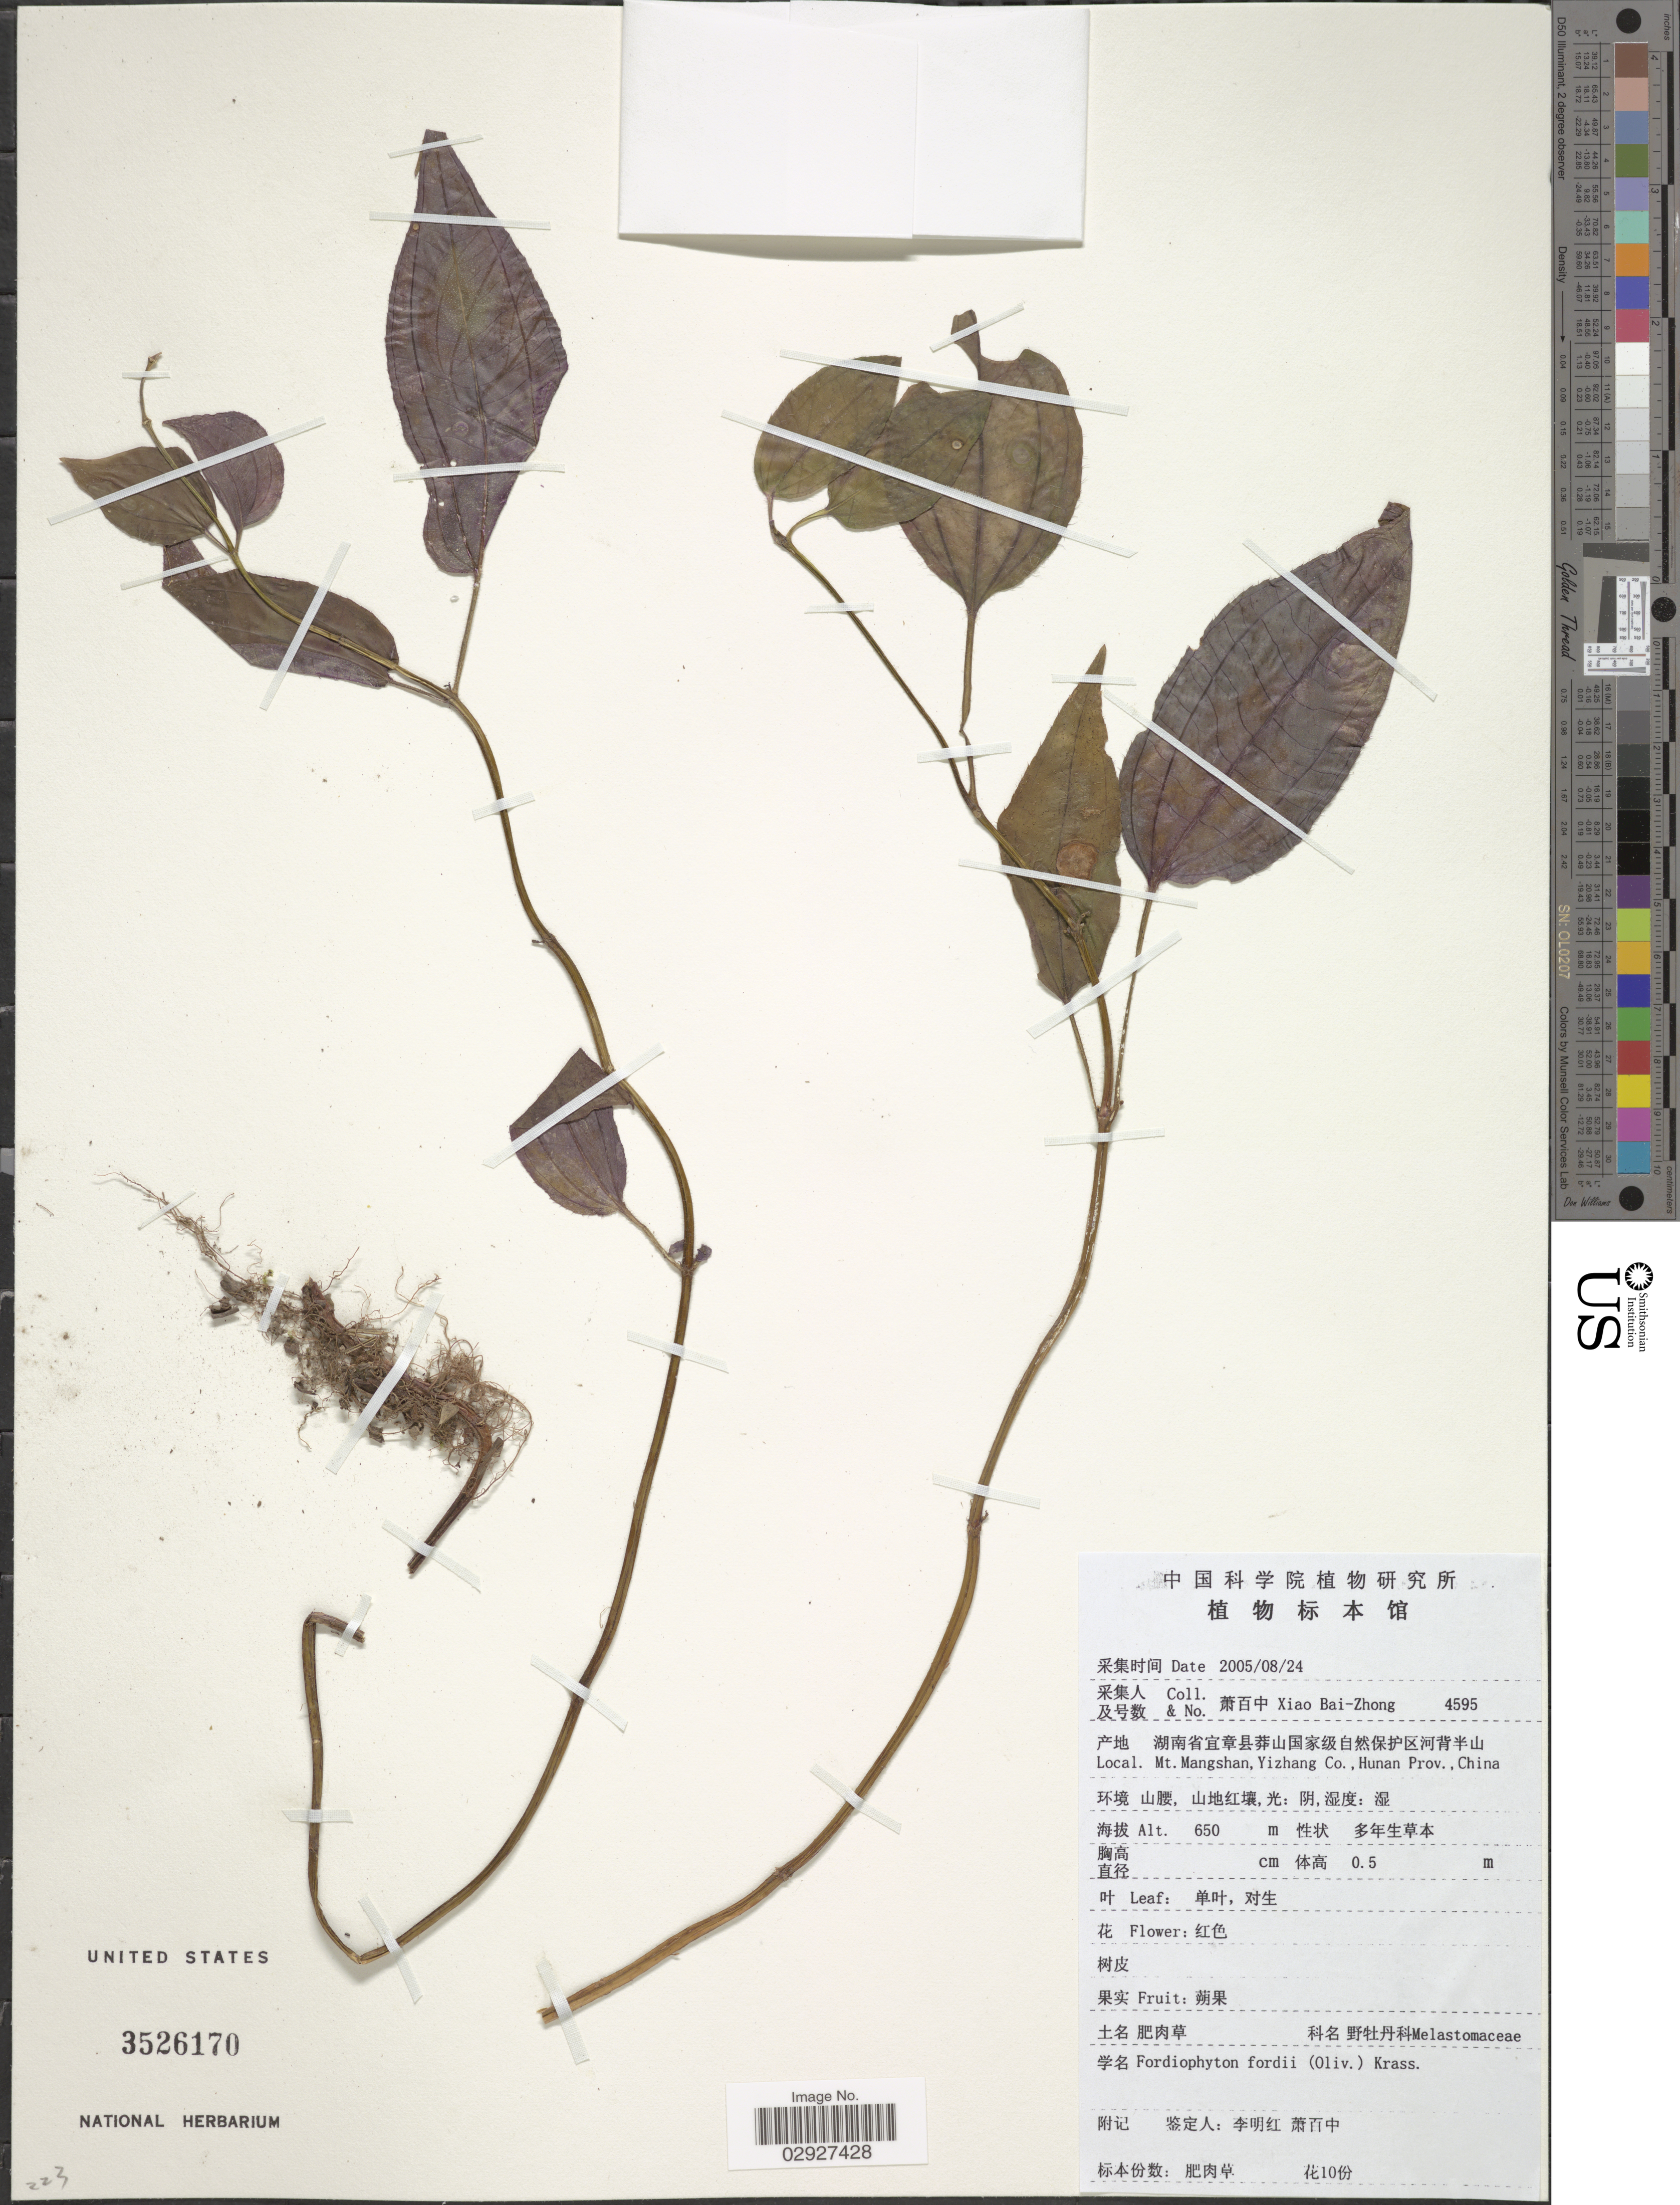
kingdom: Plantae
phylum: Tracheophyta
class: Magnoliopsida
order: Myrtales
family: Melastomataceae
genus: Fordiophyton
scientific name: Fordiophyton fordii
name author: (Oliv.) Krasser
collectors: B. Z. Xiao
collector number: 4595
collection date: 2005-08-24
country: China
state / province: Hunan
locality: Mt. Mangshan, Yizhang Co., Hunan Prov., China.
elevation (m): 650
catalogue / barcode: US 3526170